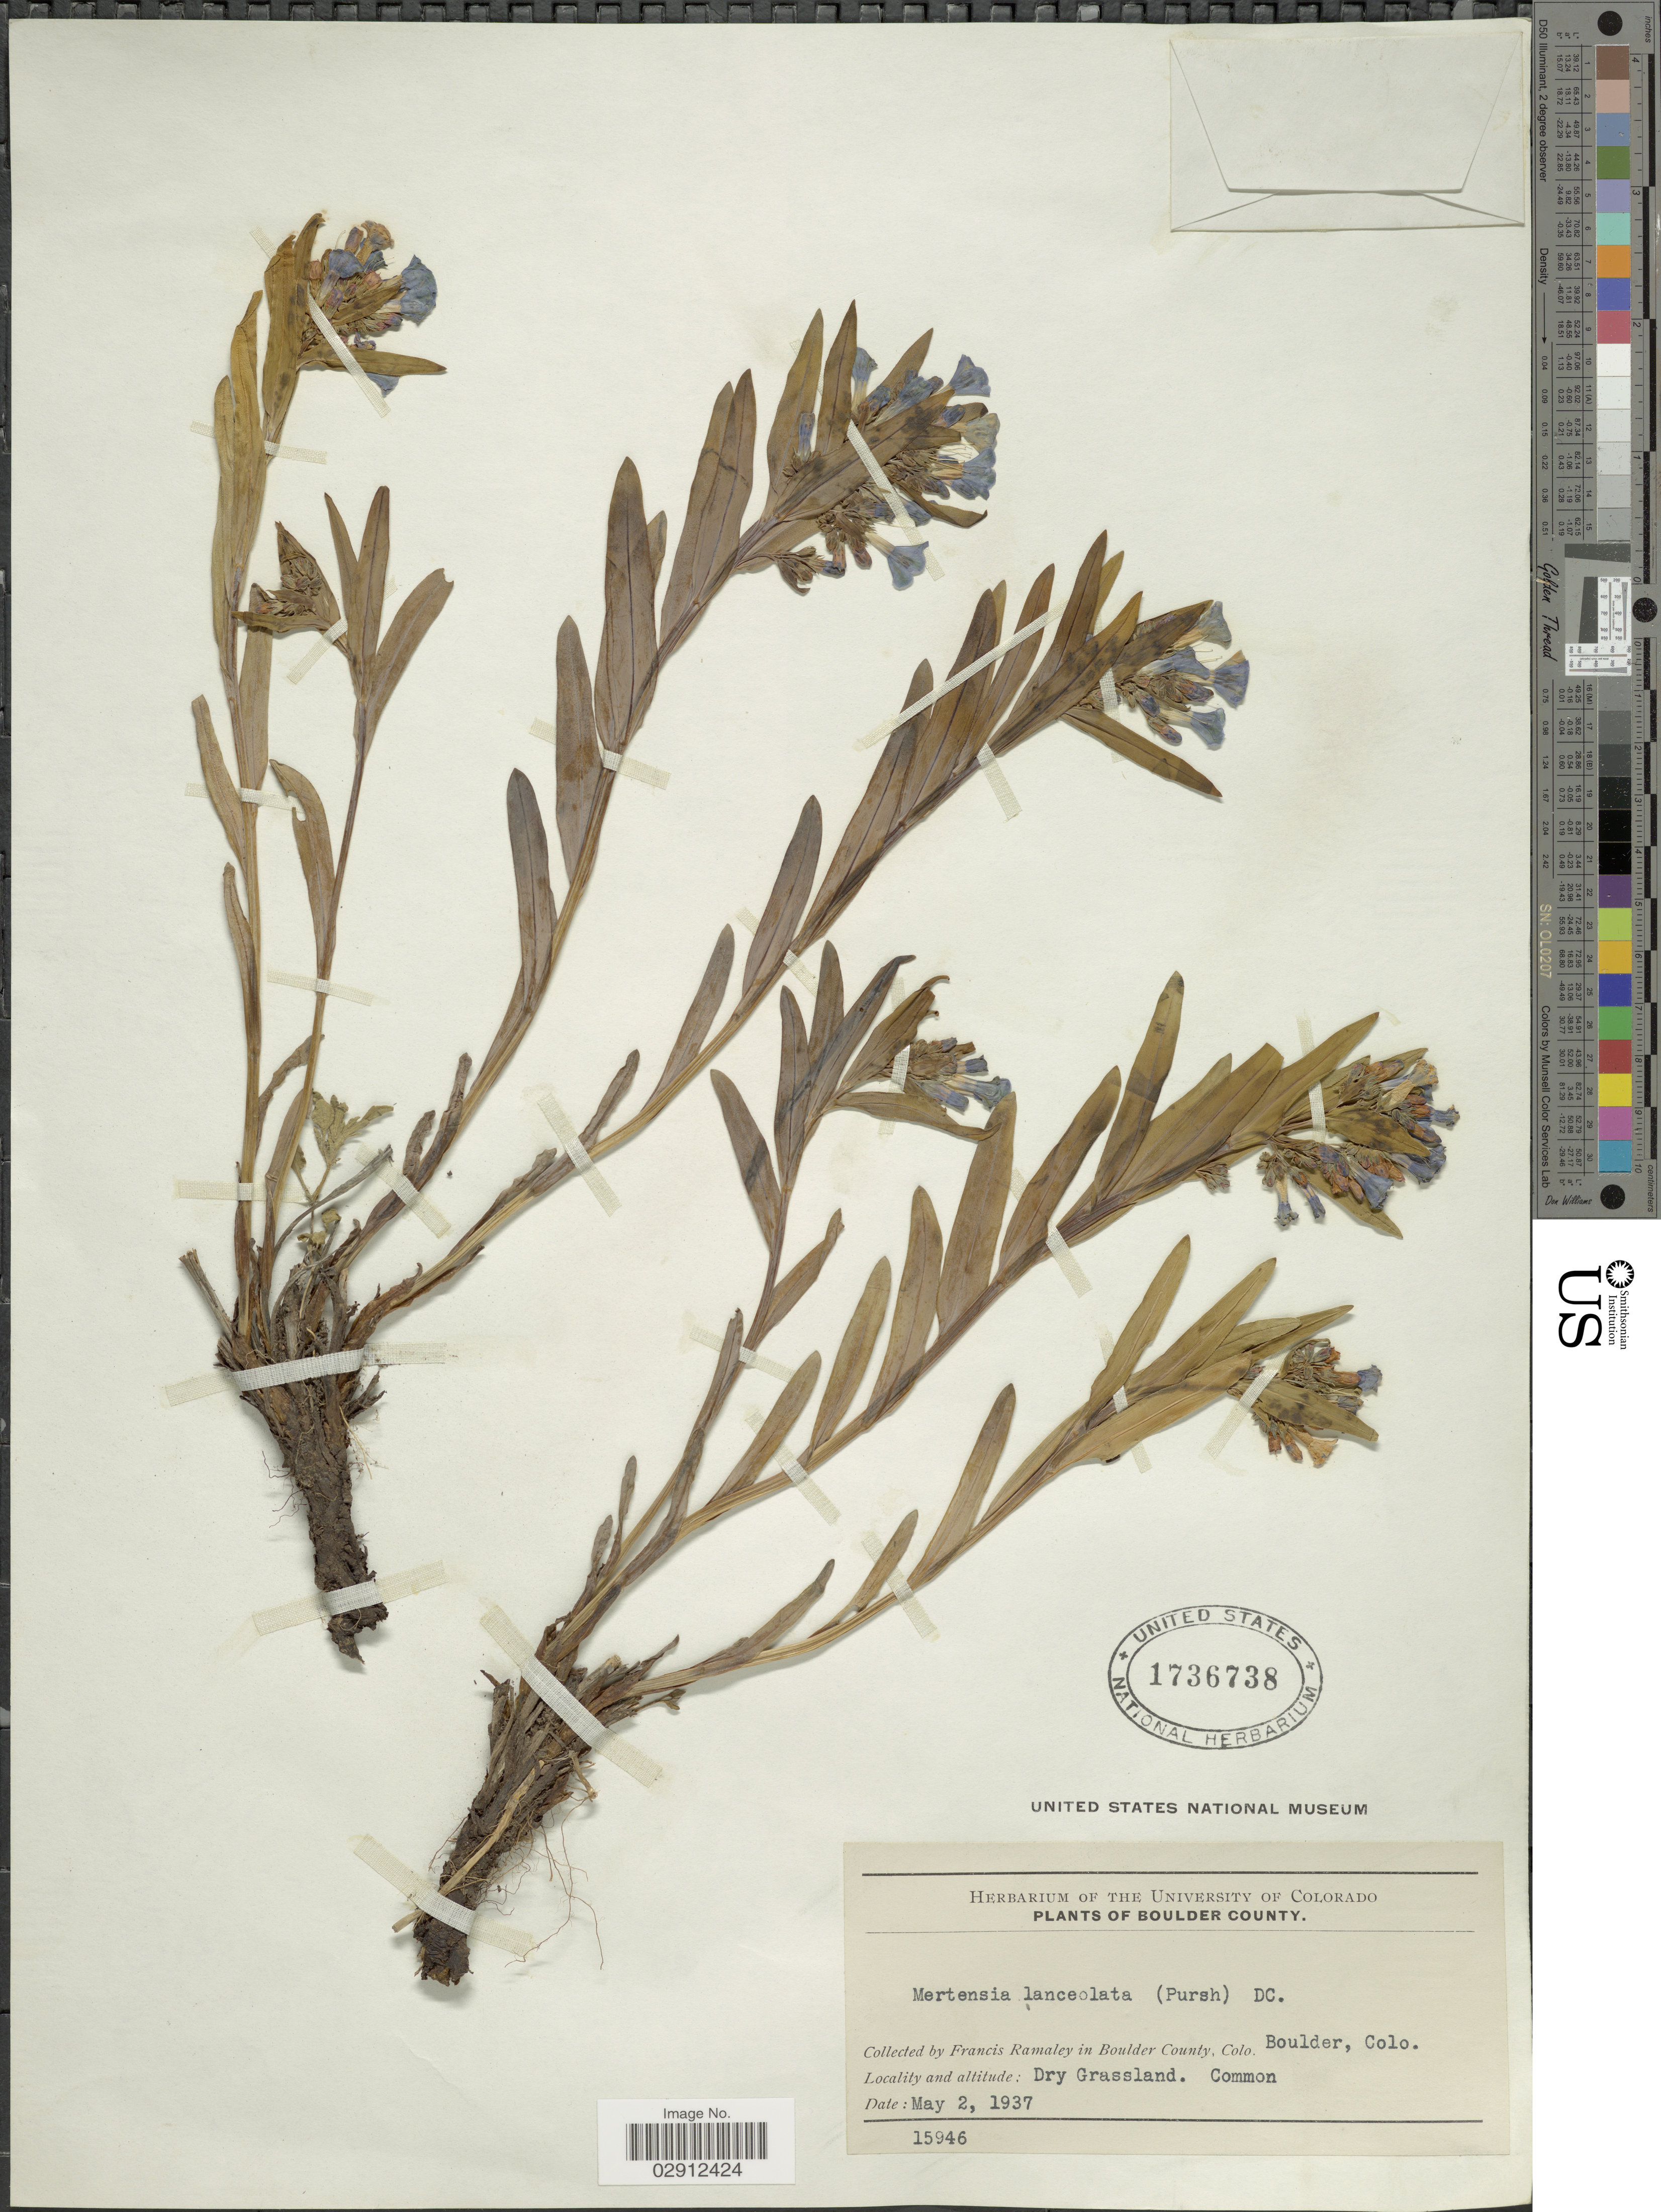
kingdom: Plantae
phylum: Tracheophyta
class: Magnoliopsida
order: Boraginales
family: Boraginaceae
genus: Mertensia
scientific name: Mertensia lanceolata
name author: (Pursh) DC. ex A. DC.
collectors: F. Ramaley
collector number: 15946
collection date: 1937-05-02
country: United States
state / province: Colorado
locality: Boulder County. Boulder, Colo.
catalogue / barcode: US 1736738